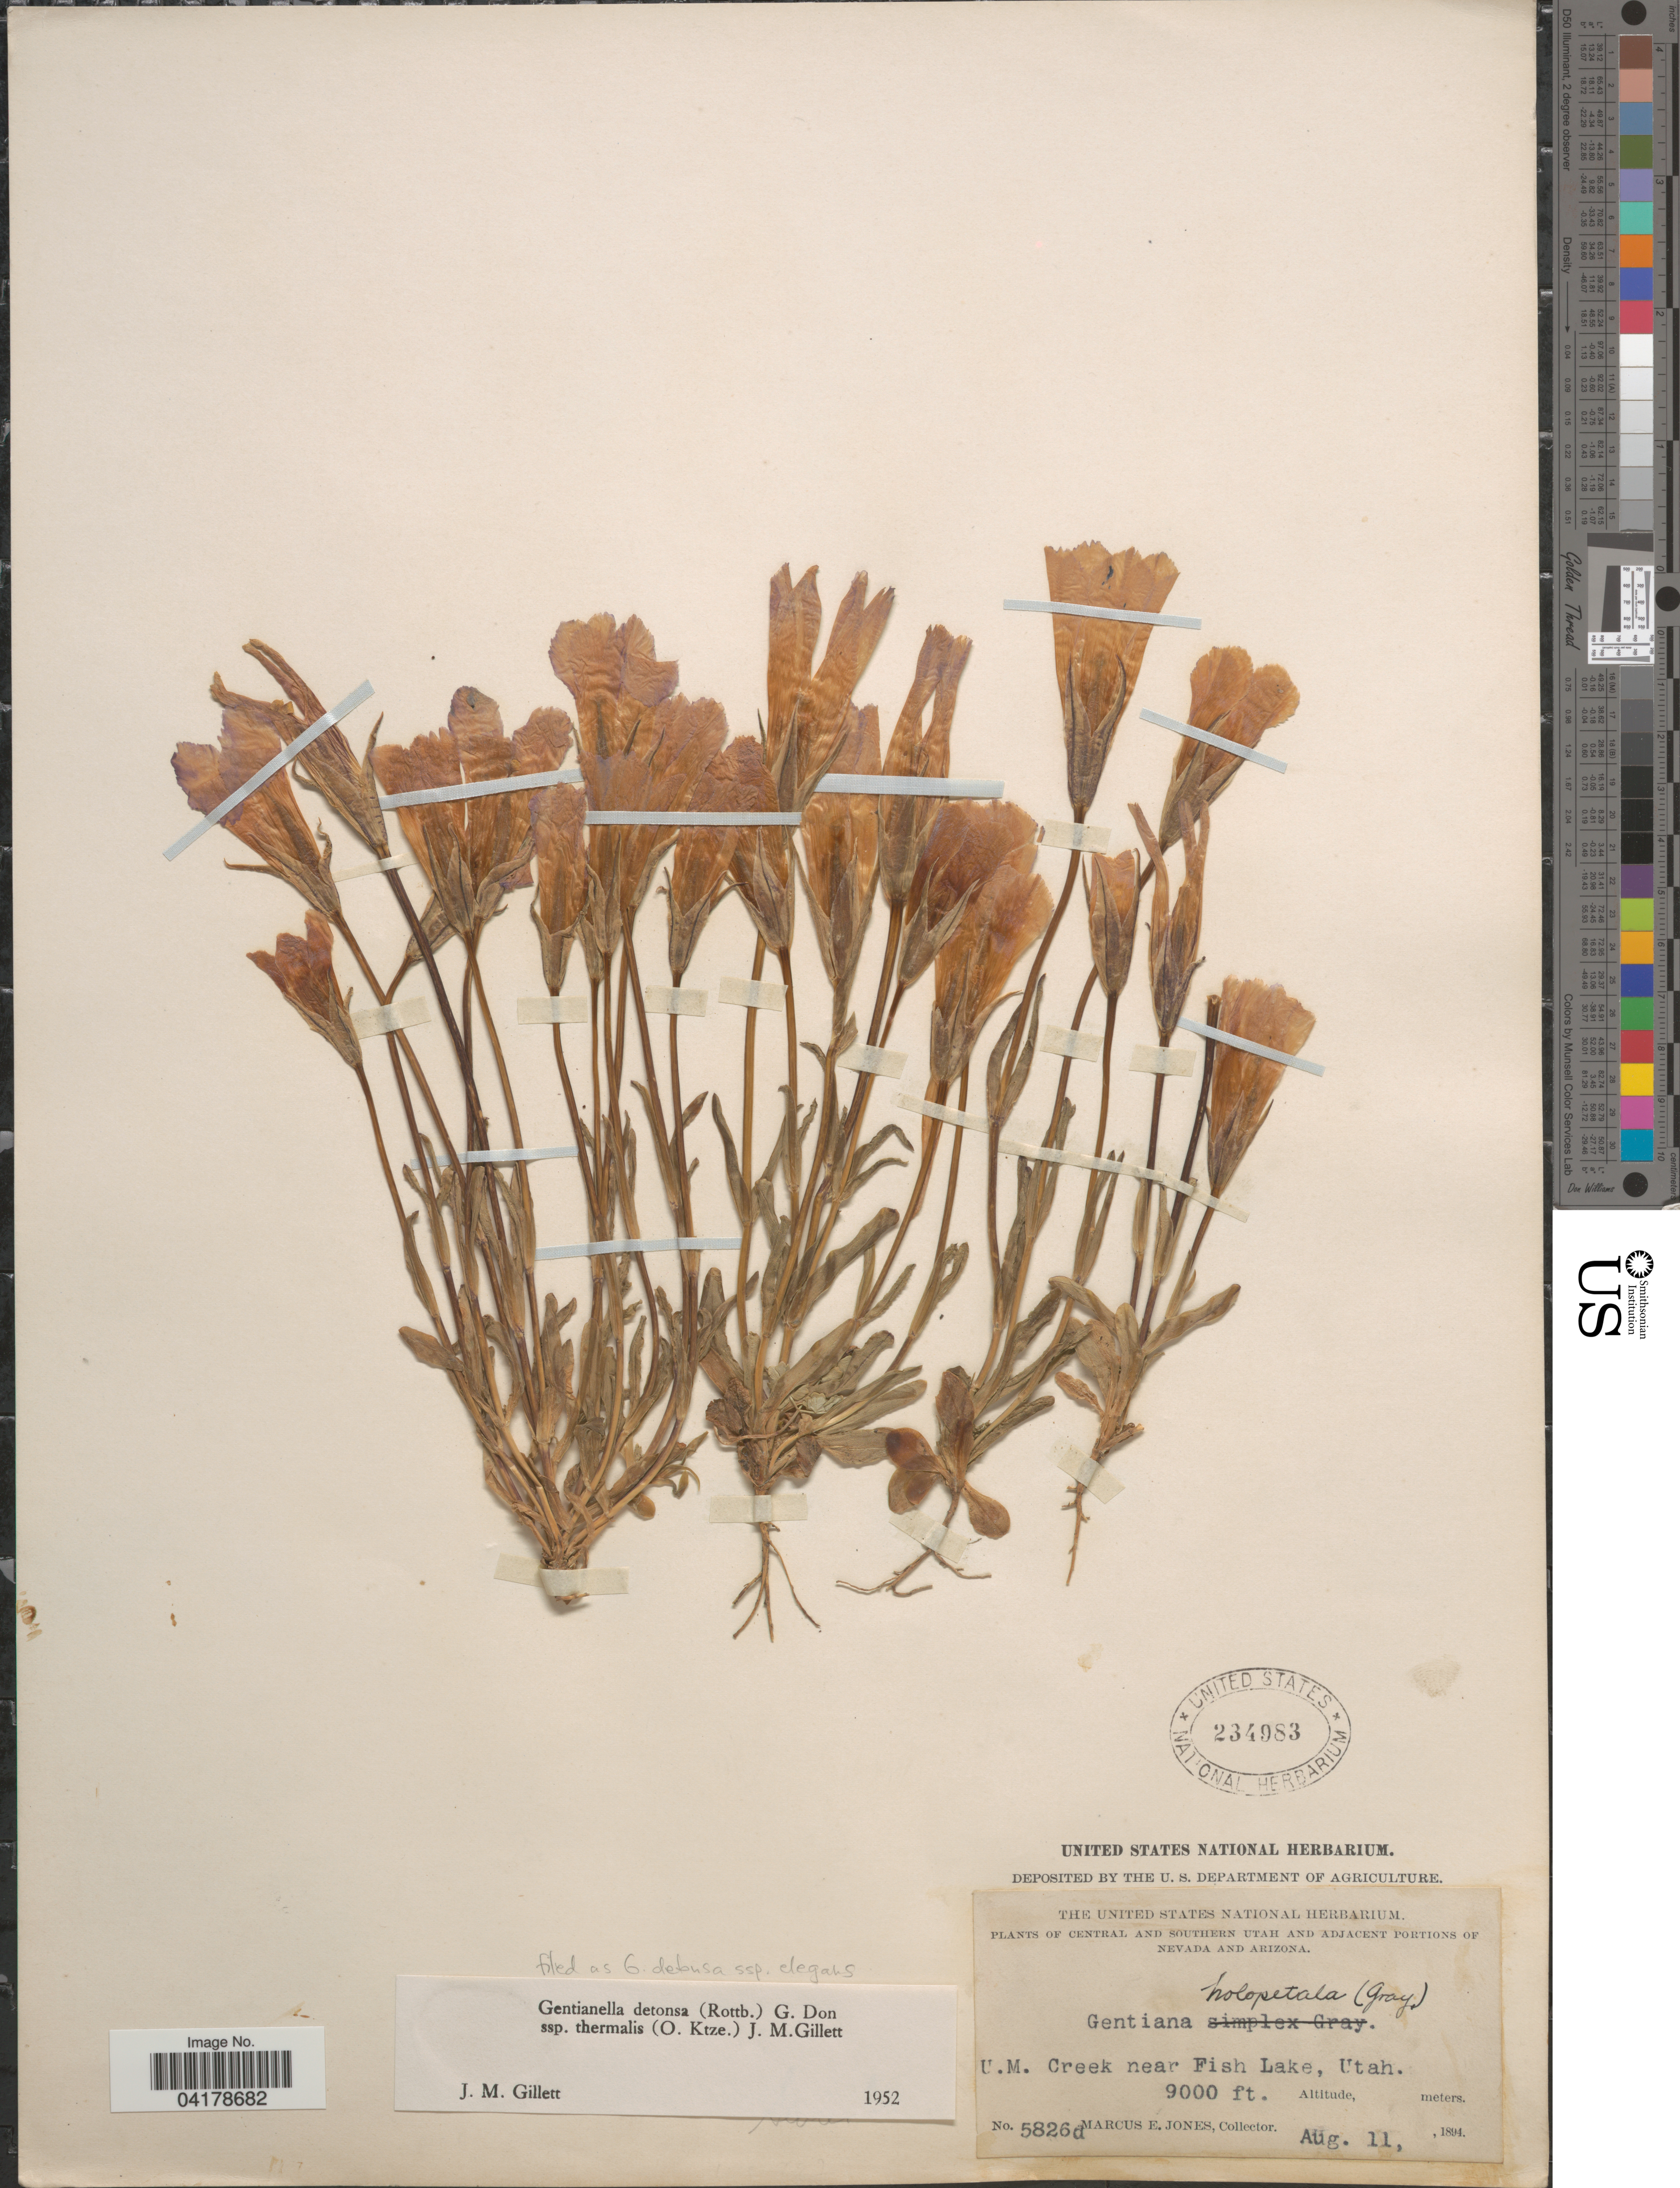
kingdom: Plantae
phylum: Tracheophyta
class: Magnoliopsida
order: Gentianales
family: Gentianaceae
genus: Gentianella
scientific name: Gentianella detonsa subsp. thermalis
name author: (Kuntze) J.M. Gillett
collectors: M. E. Jones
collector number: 5826d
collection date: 1894-08-11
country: United States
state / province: Utah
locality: Central and Southern Utah. U.M. Creek near Fish Lake.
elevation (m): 2743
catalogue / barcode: US 234983